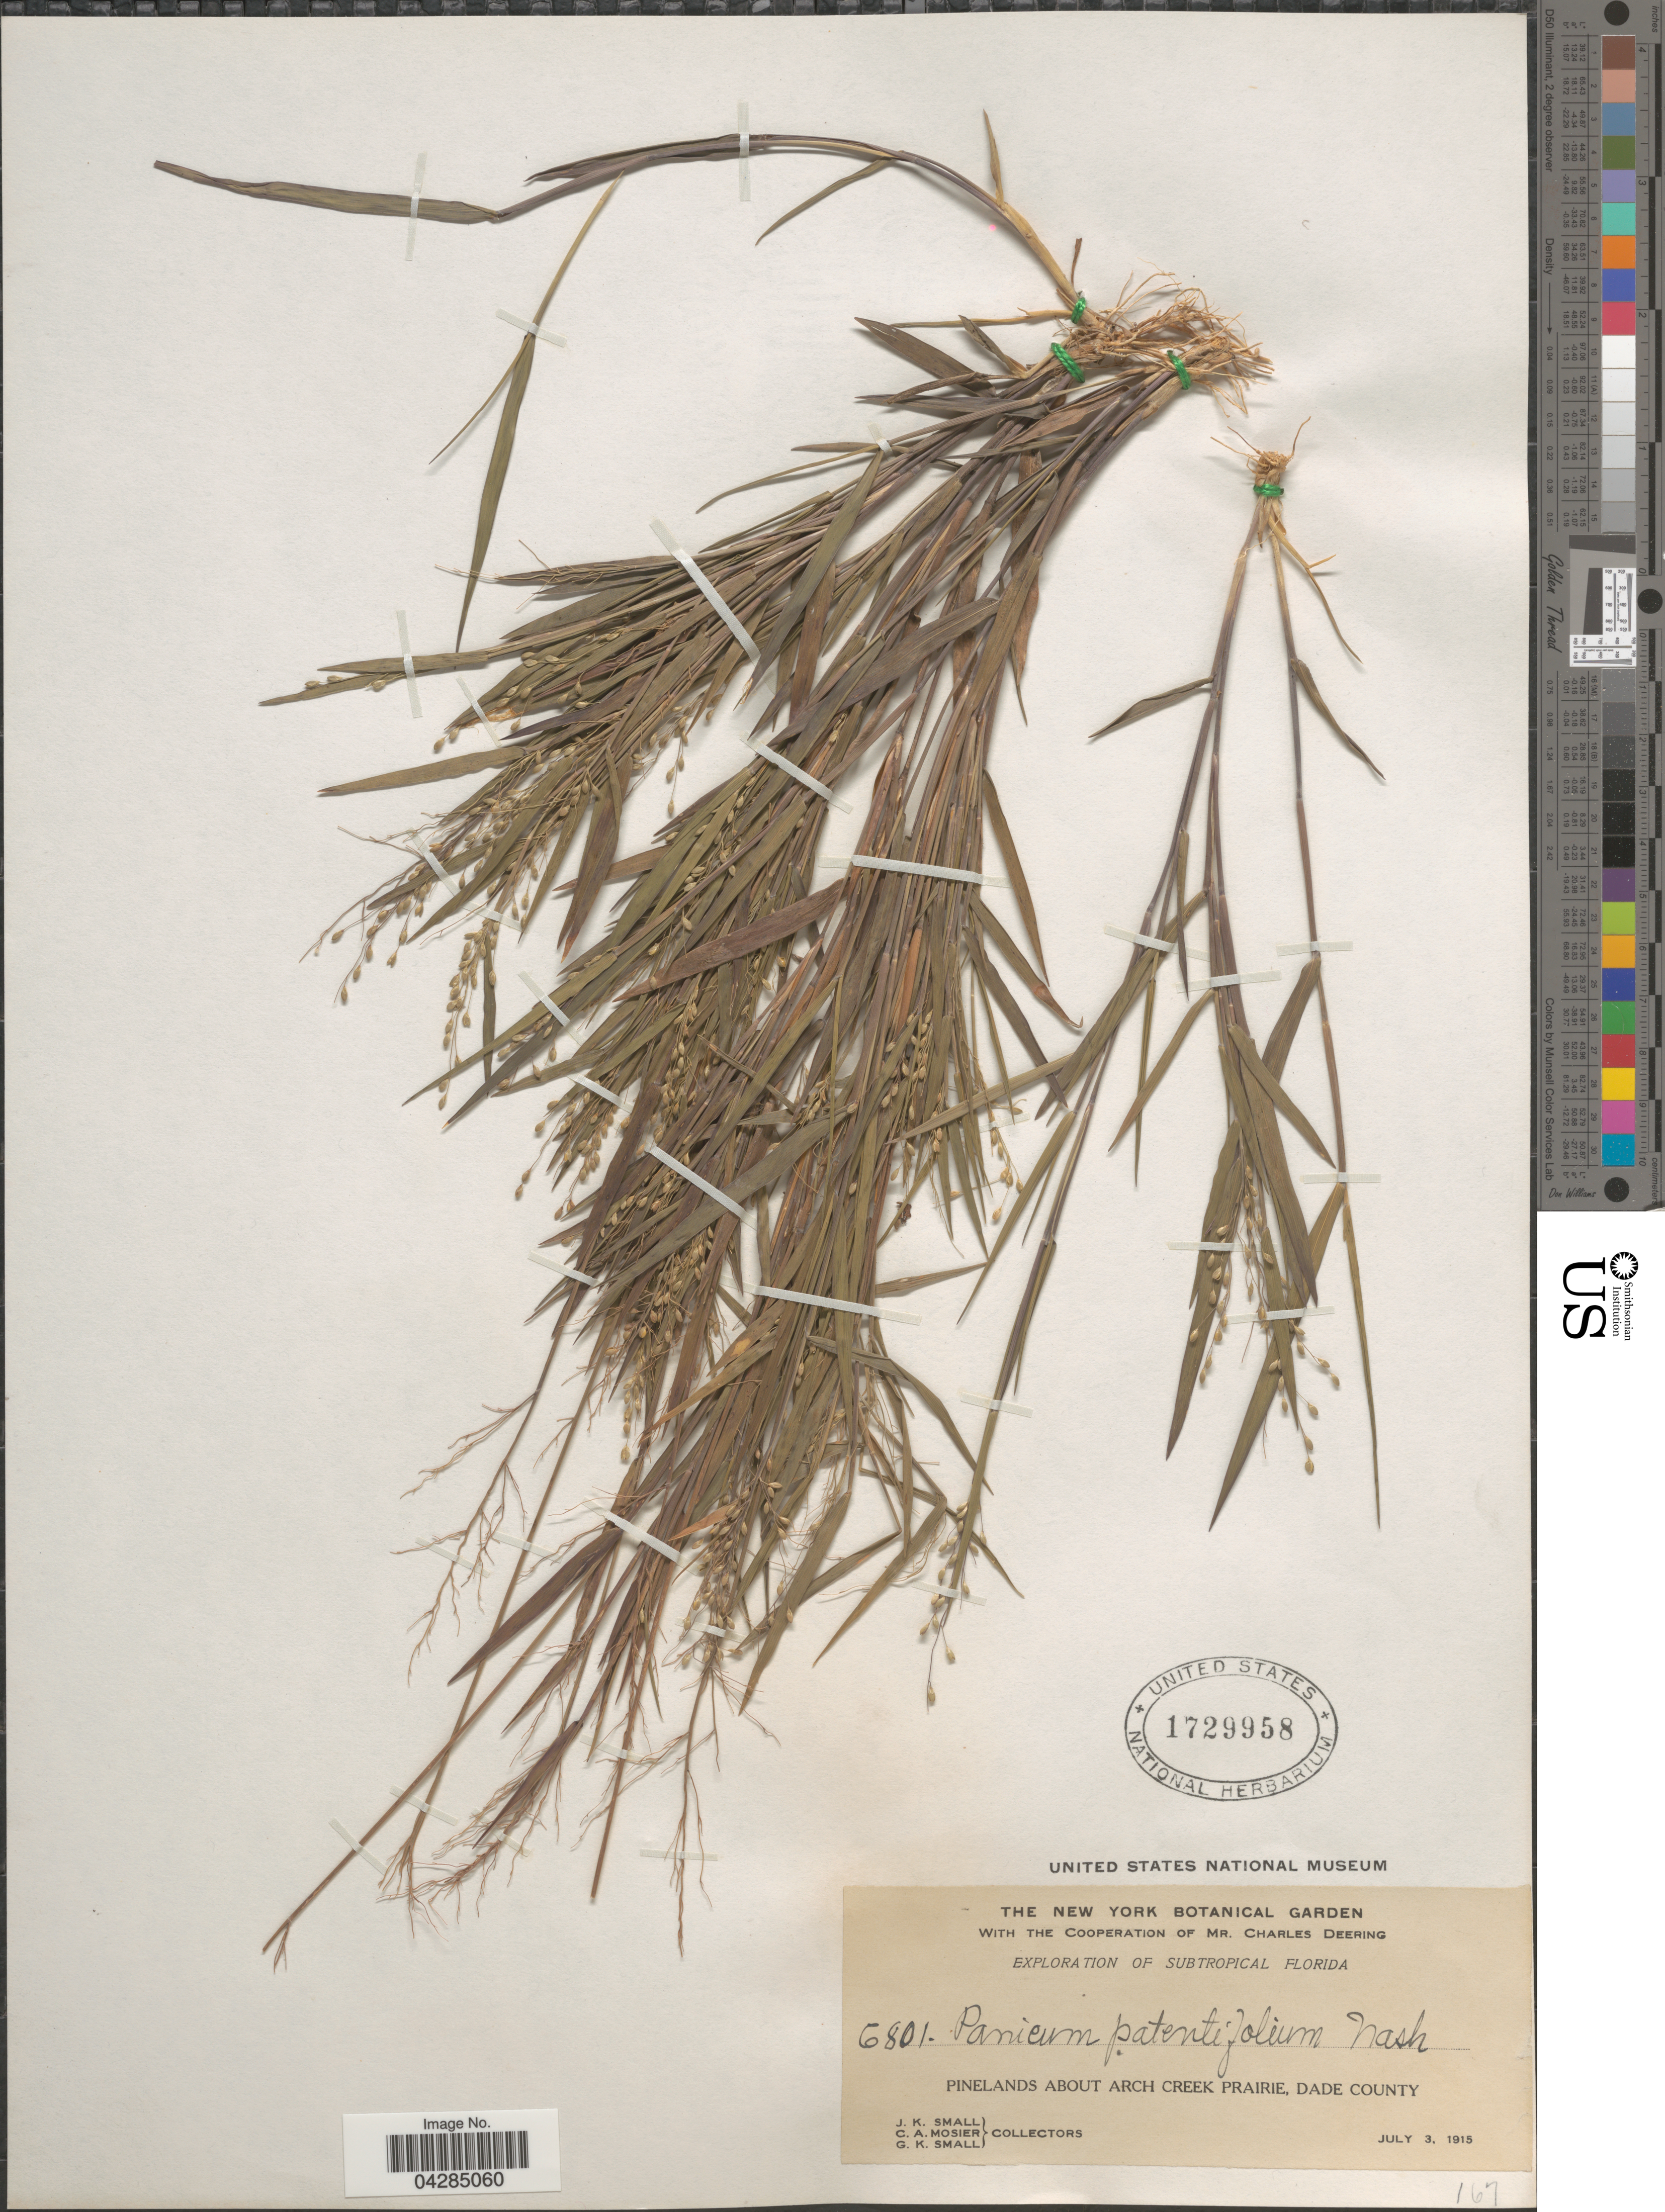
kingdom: Plantae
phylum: Tracheophyta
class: Liliopsida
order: Poales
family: Poaceae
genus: Dichanthelium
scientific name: Dichanthelium portoricense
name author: (Desv. ex Ham.) B.F. Hansen & Wunderlin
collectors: J. K. Small, C. A. Mosier & G. K. Small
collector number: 6801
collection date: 1915-07-03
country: United States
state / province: Florida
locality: Exploration of Subtropical Florida. Pinelands about arch creek prairie, Dade County.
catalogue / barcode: US 1729958